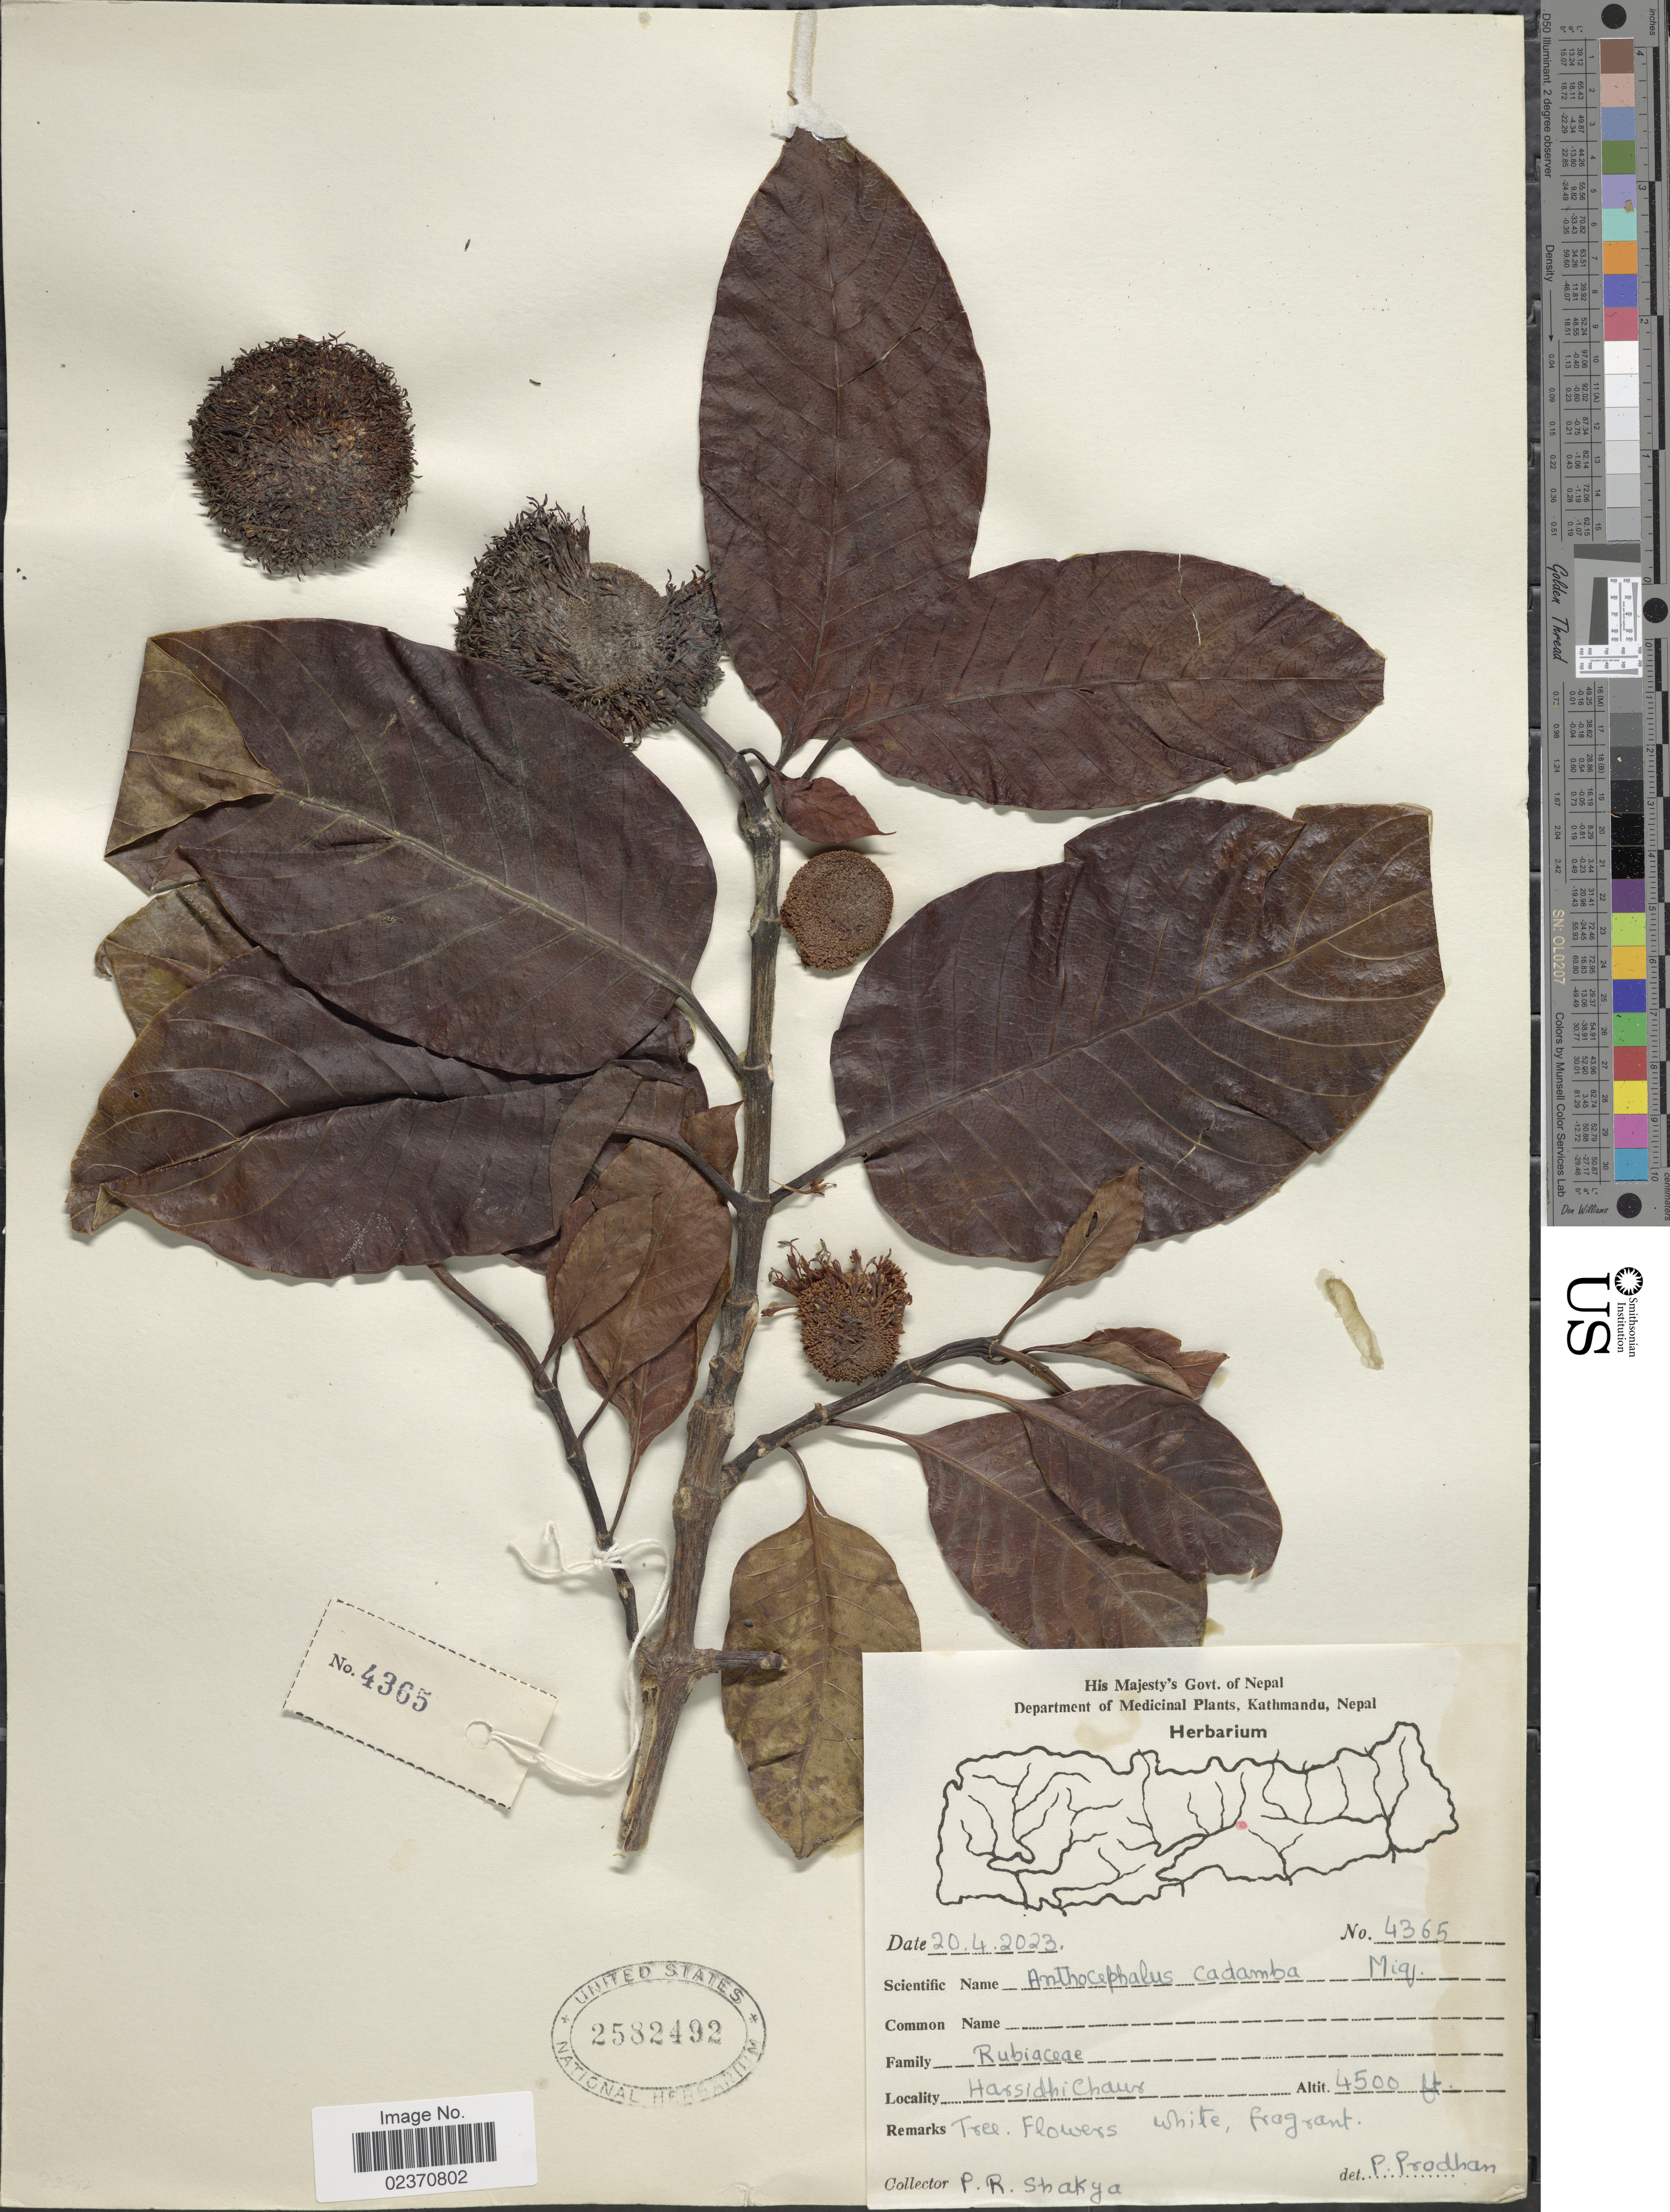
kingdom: Plantae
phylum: Tracheophyta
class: Magnoliopsida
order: Gentianales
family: Rubiaceae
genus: Neolamarckia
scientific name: Neolamarckia cadamba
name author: (Roxb.) Bosser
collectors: P. Shakya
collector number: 4365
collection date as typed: Transcribed d/m/y: 20/4/2023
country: Nepal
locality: Harsidhi Chaur.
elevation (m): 1372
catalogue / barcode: US 2582492